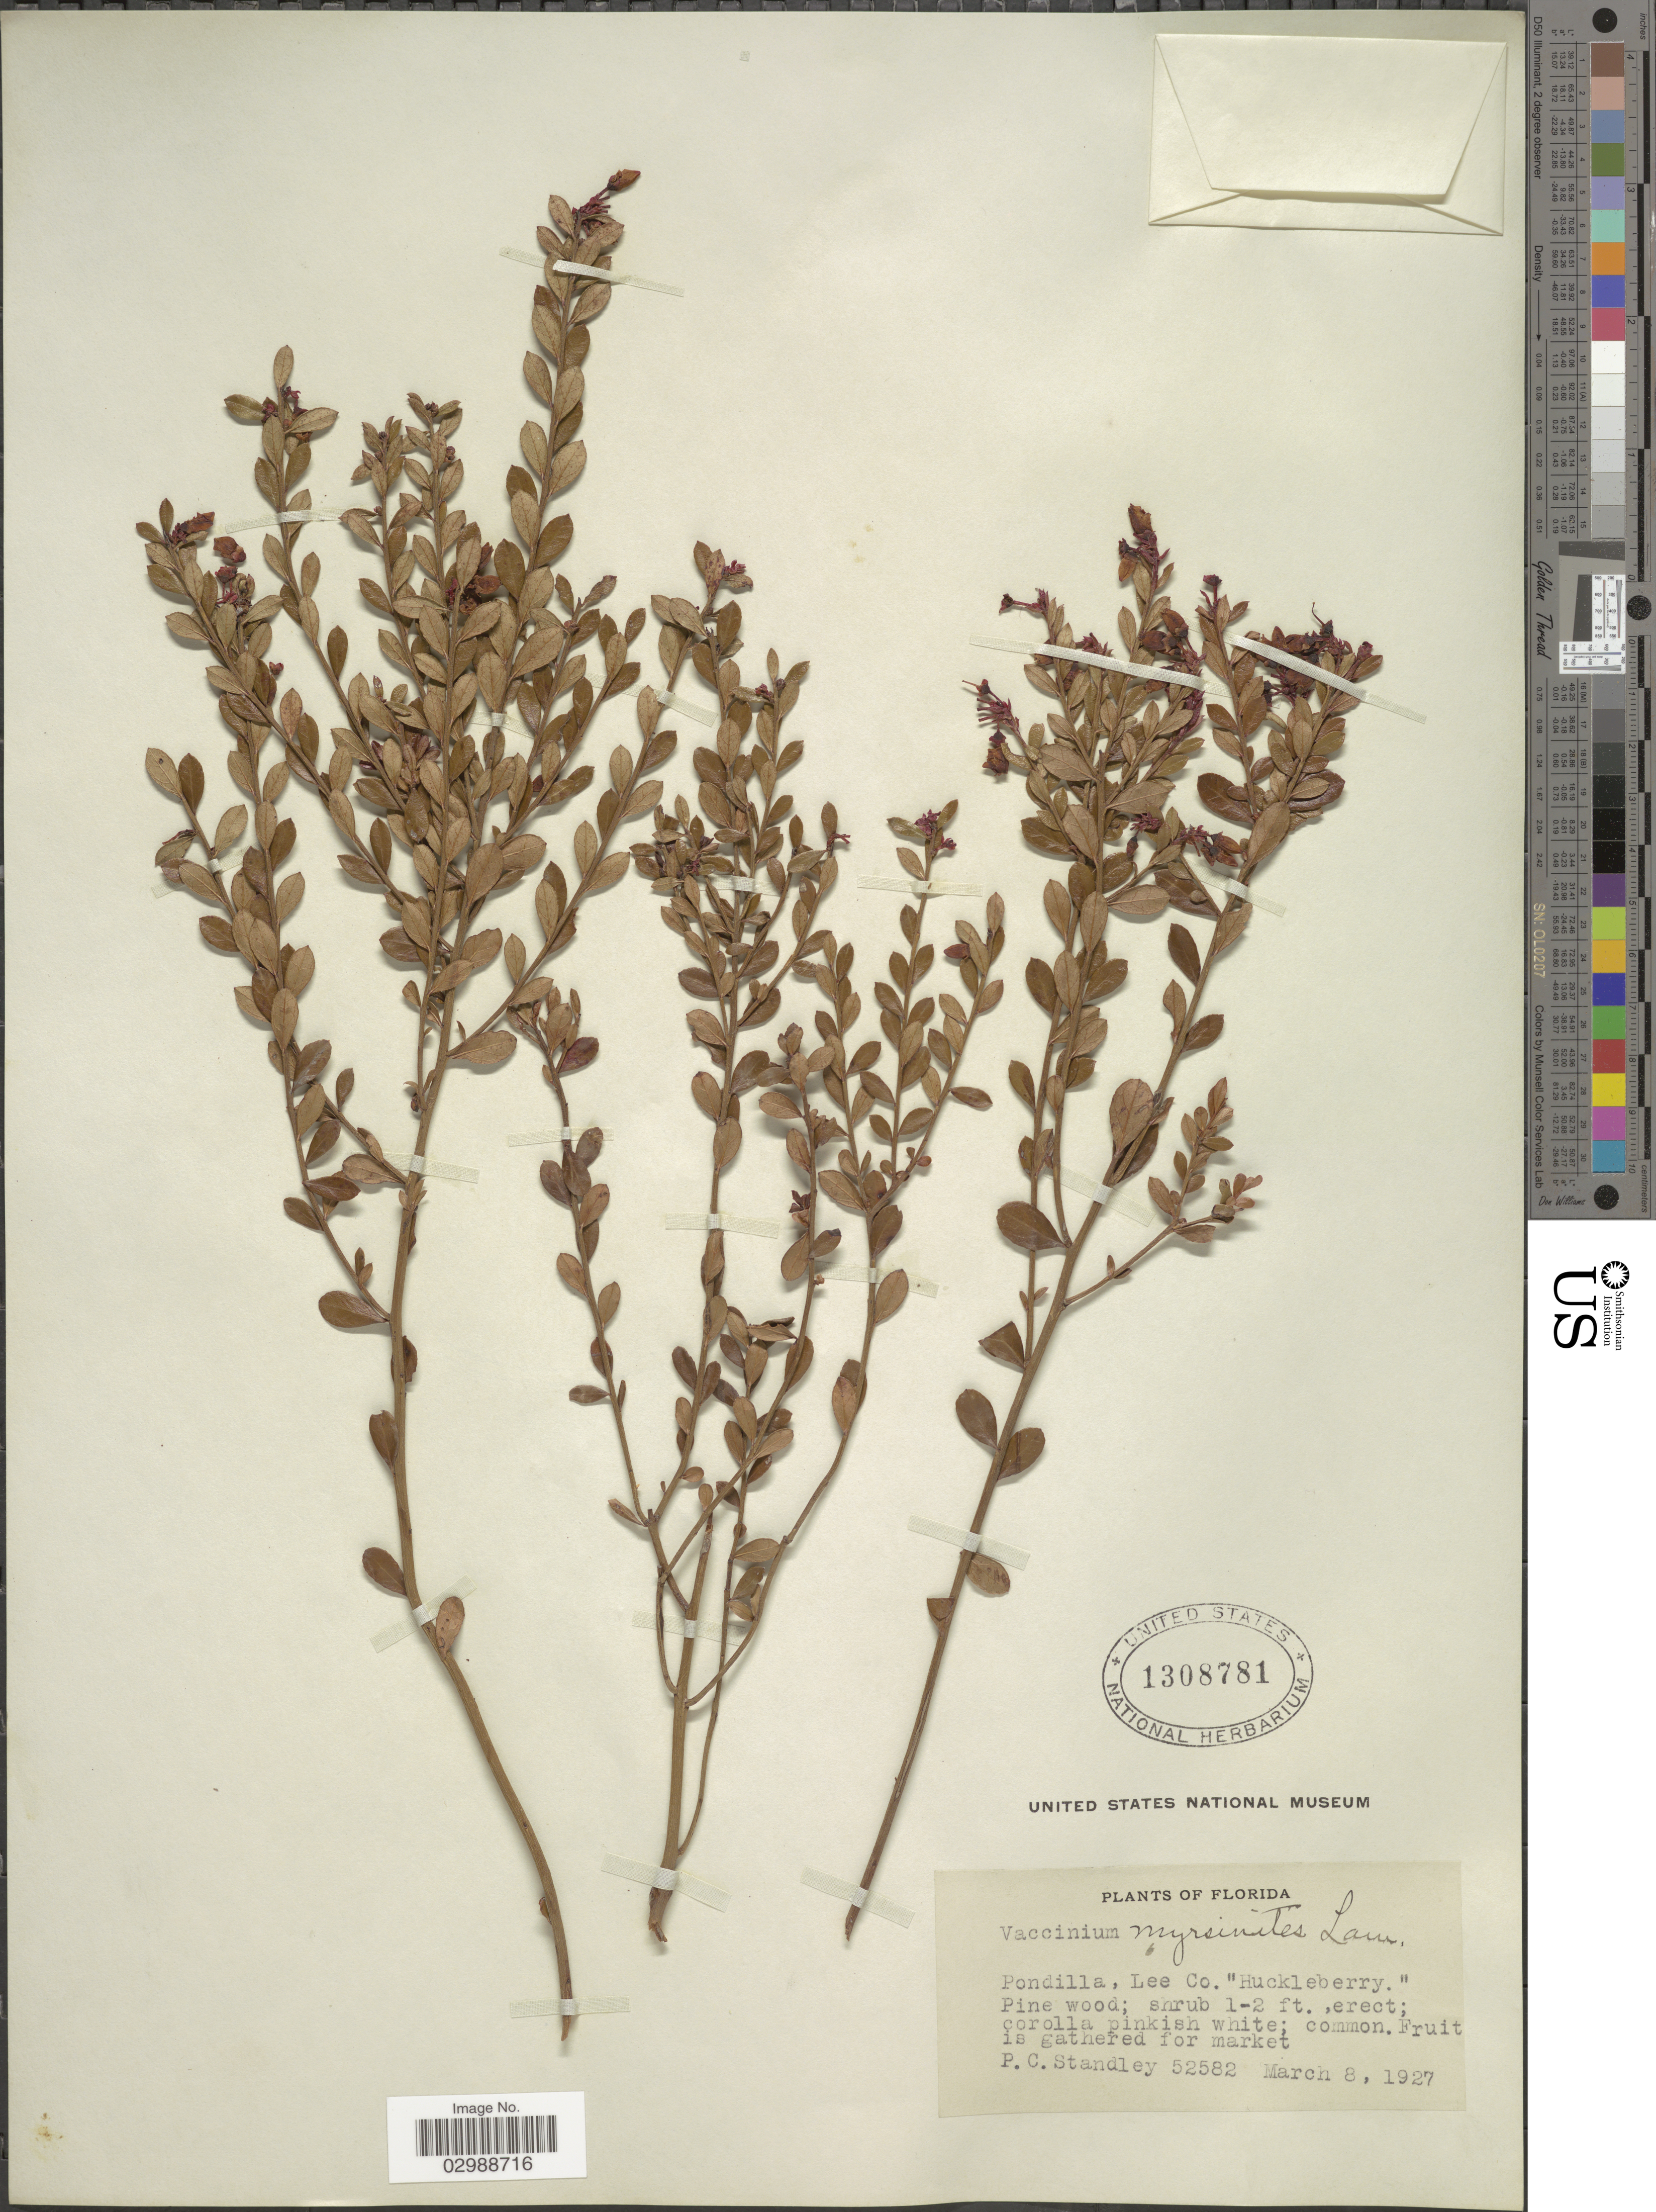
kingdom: Plantae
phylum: Tracheophyta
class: Magnoliopsida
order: Ericales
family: Ericaceae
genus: Vaccinium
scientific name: Vaccinium myrsinites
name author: Lam.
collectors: P. C. Standley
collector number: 52582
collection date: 1927-03-08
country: United States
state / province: Florida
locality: Pondilla, Lee Co.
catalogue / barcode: US 1308781